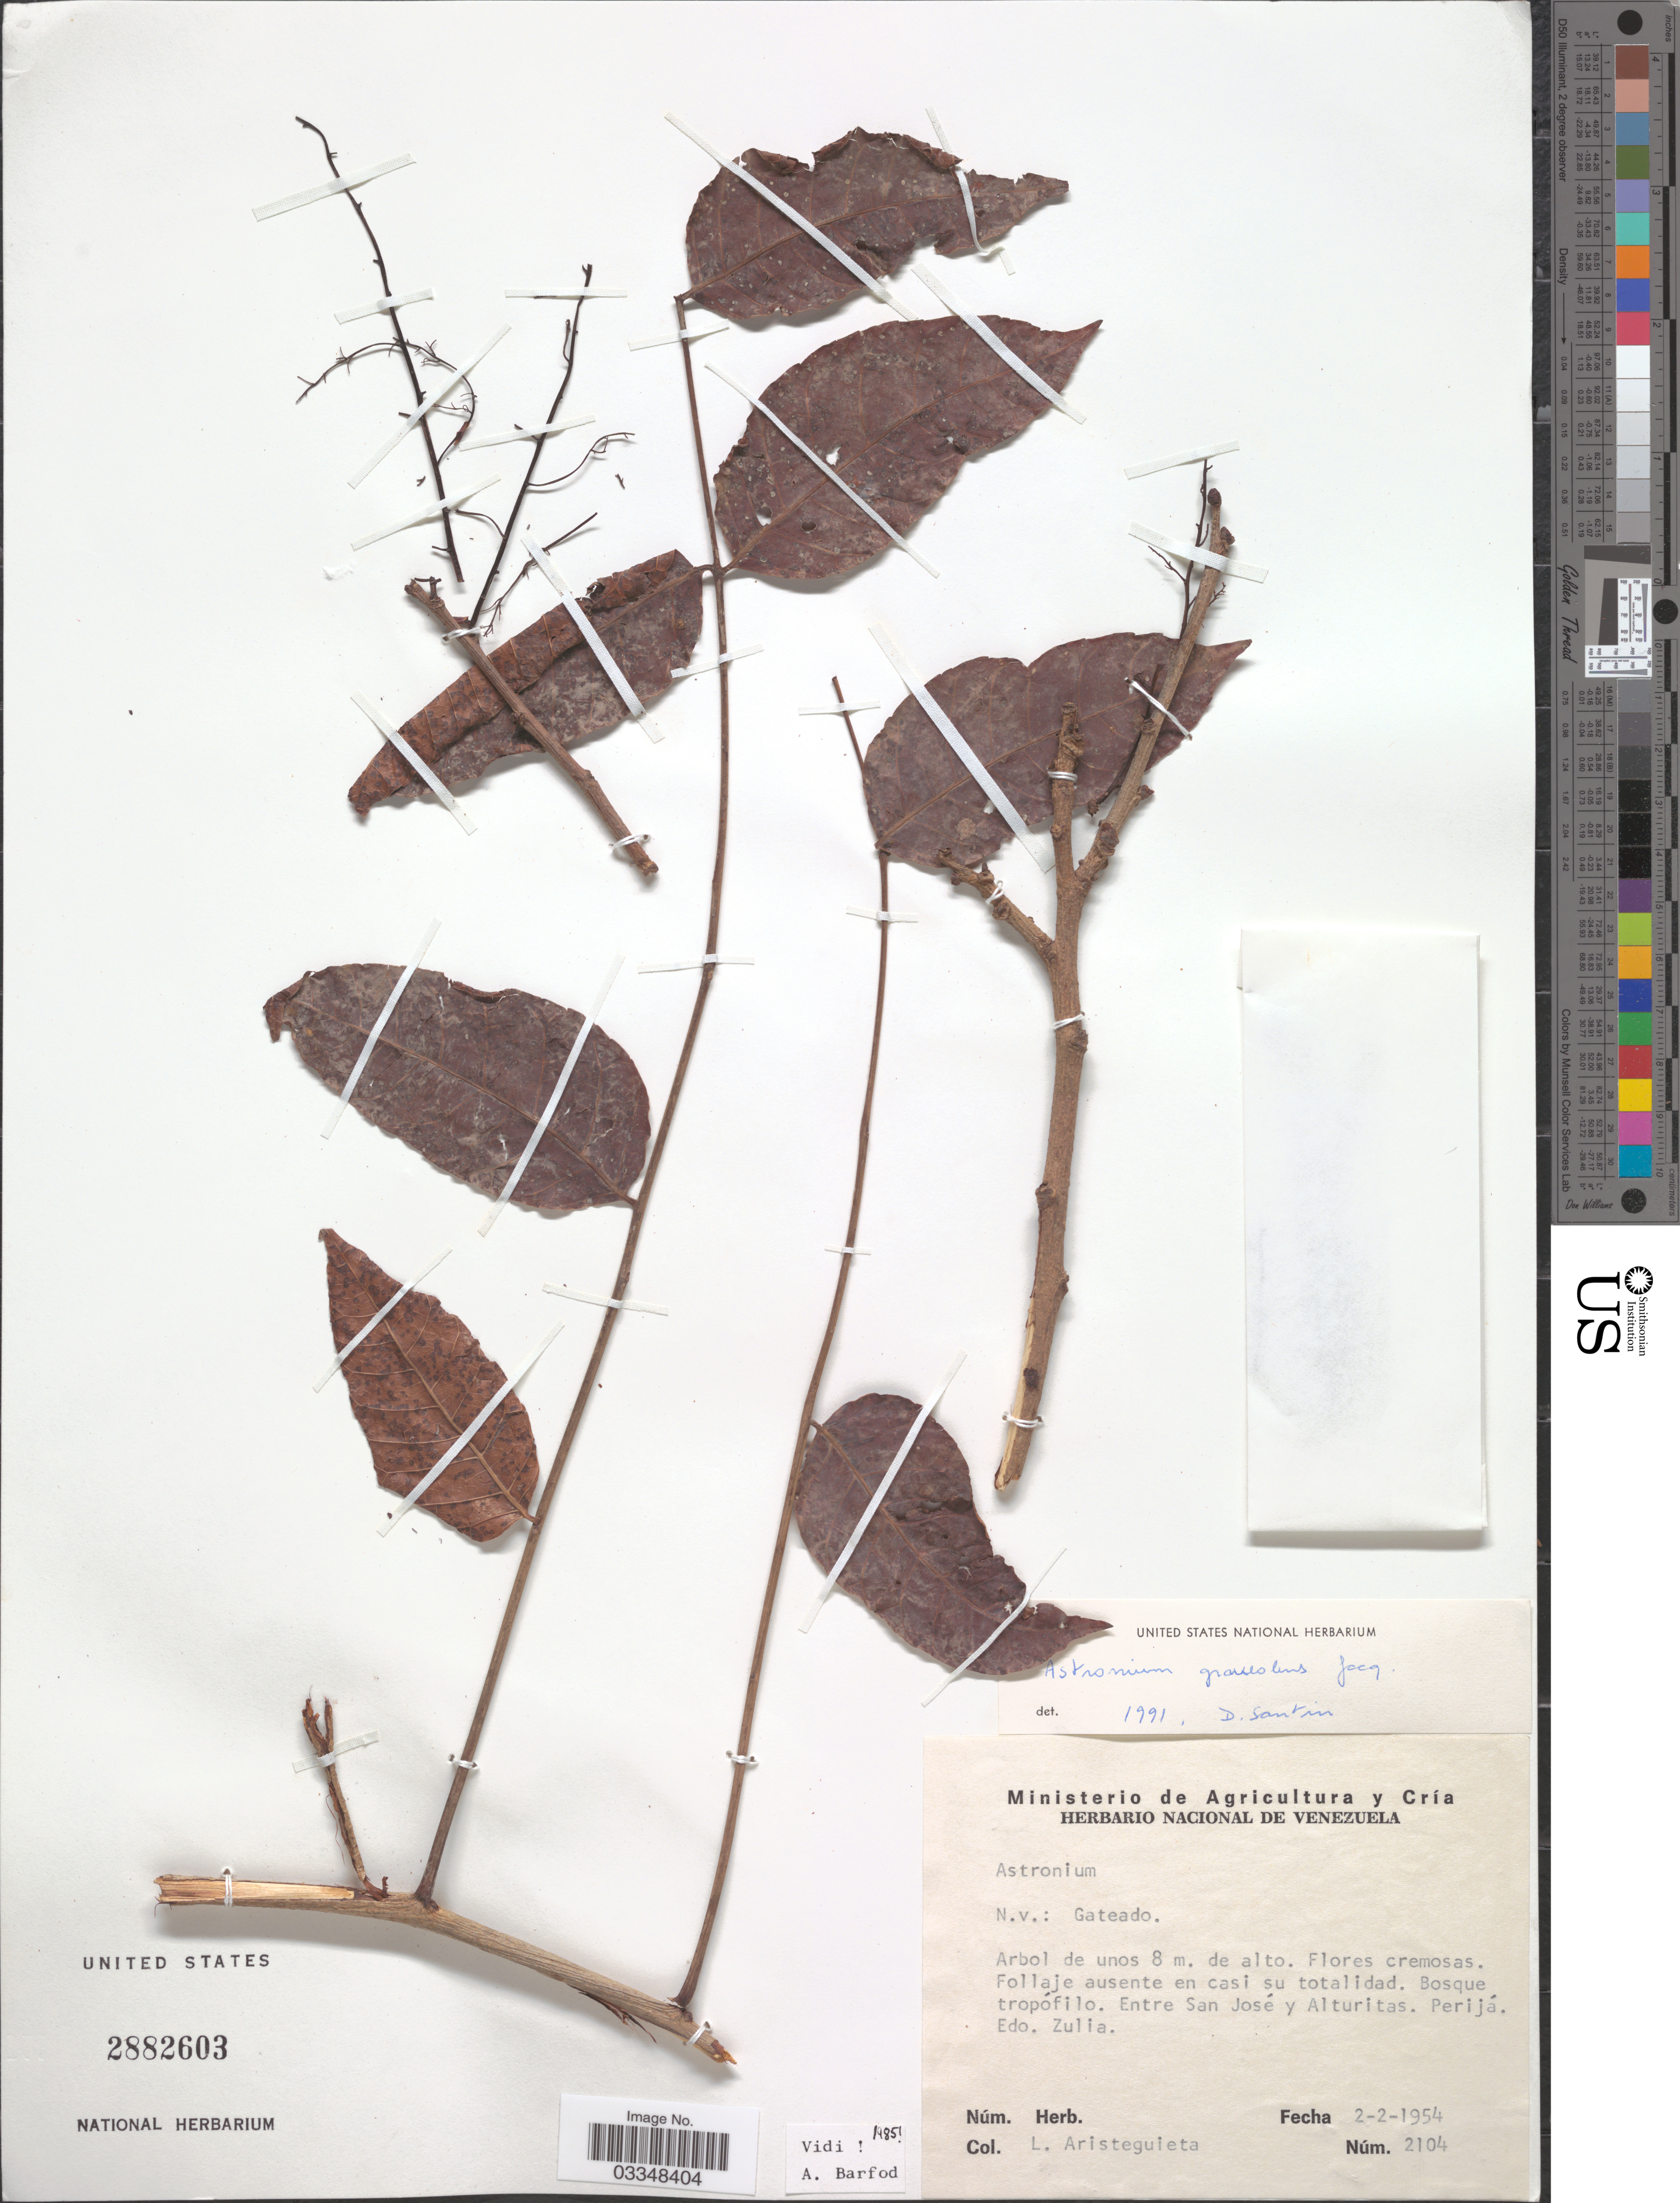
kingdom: Plantae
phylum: Tracheophyta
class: Magnoliopsida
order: Sapindales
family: Anacardiaceae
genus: Astronium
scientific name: Astronium graveolens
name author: Jacq.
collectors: L. Aristeguieta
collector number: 2104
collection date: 1954-02-02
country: Venezuela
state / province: Zulia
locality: Entre San José y Alturitas. Perijá.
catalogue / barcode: US 2882603